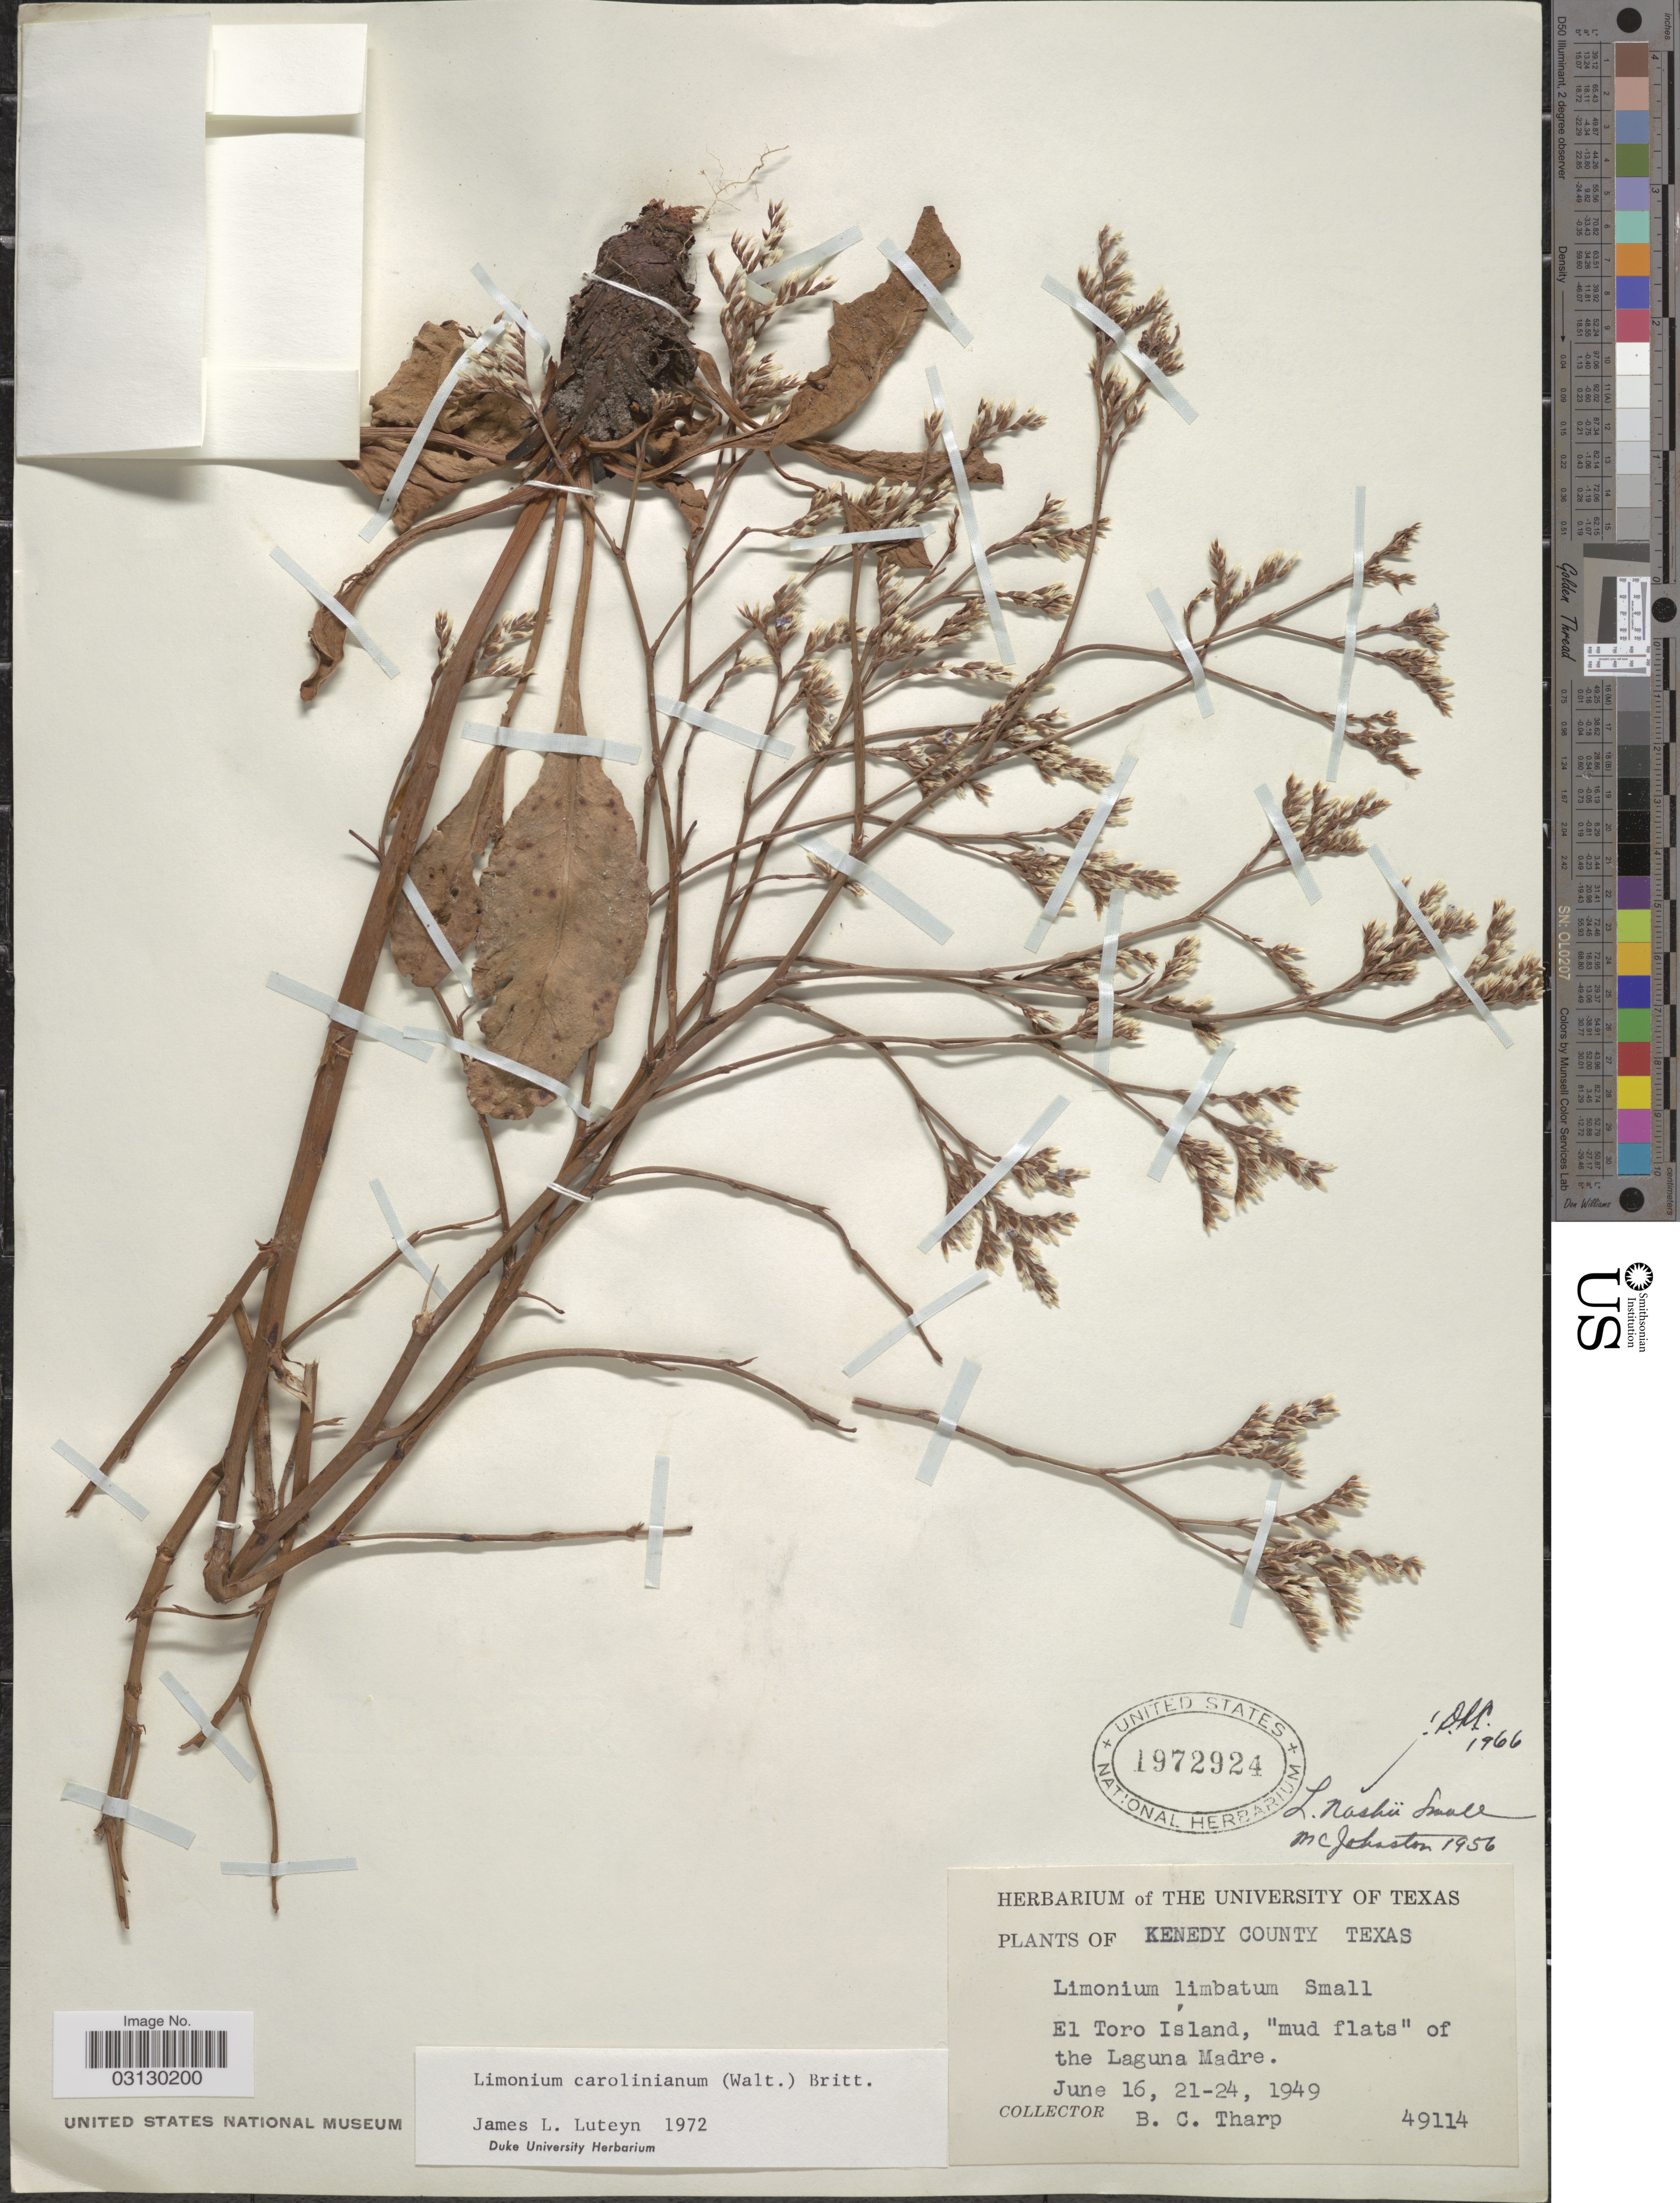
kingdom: Plantae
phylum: Tracheophyta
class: Magnoliopsida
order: Caryophyllales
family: Plumbaginaceae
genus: Limonium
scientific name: Limonium carolinianum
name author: (Walter) Britton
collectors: B. C. Tharp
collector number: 49114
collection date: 1949-06-16/1949-06-24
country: United States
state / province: Texas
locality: Kenedy County, El Toro Island, "mud flats" of the Laguna Madre.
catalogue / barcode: US 1972924